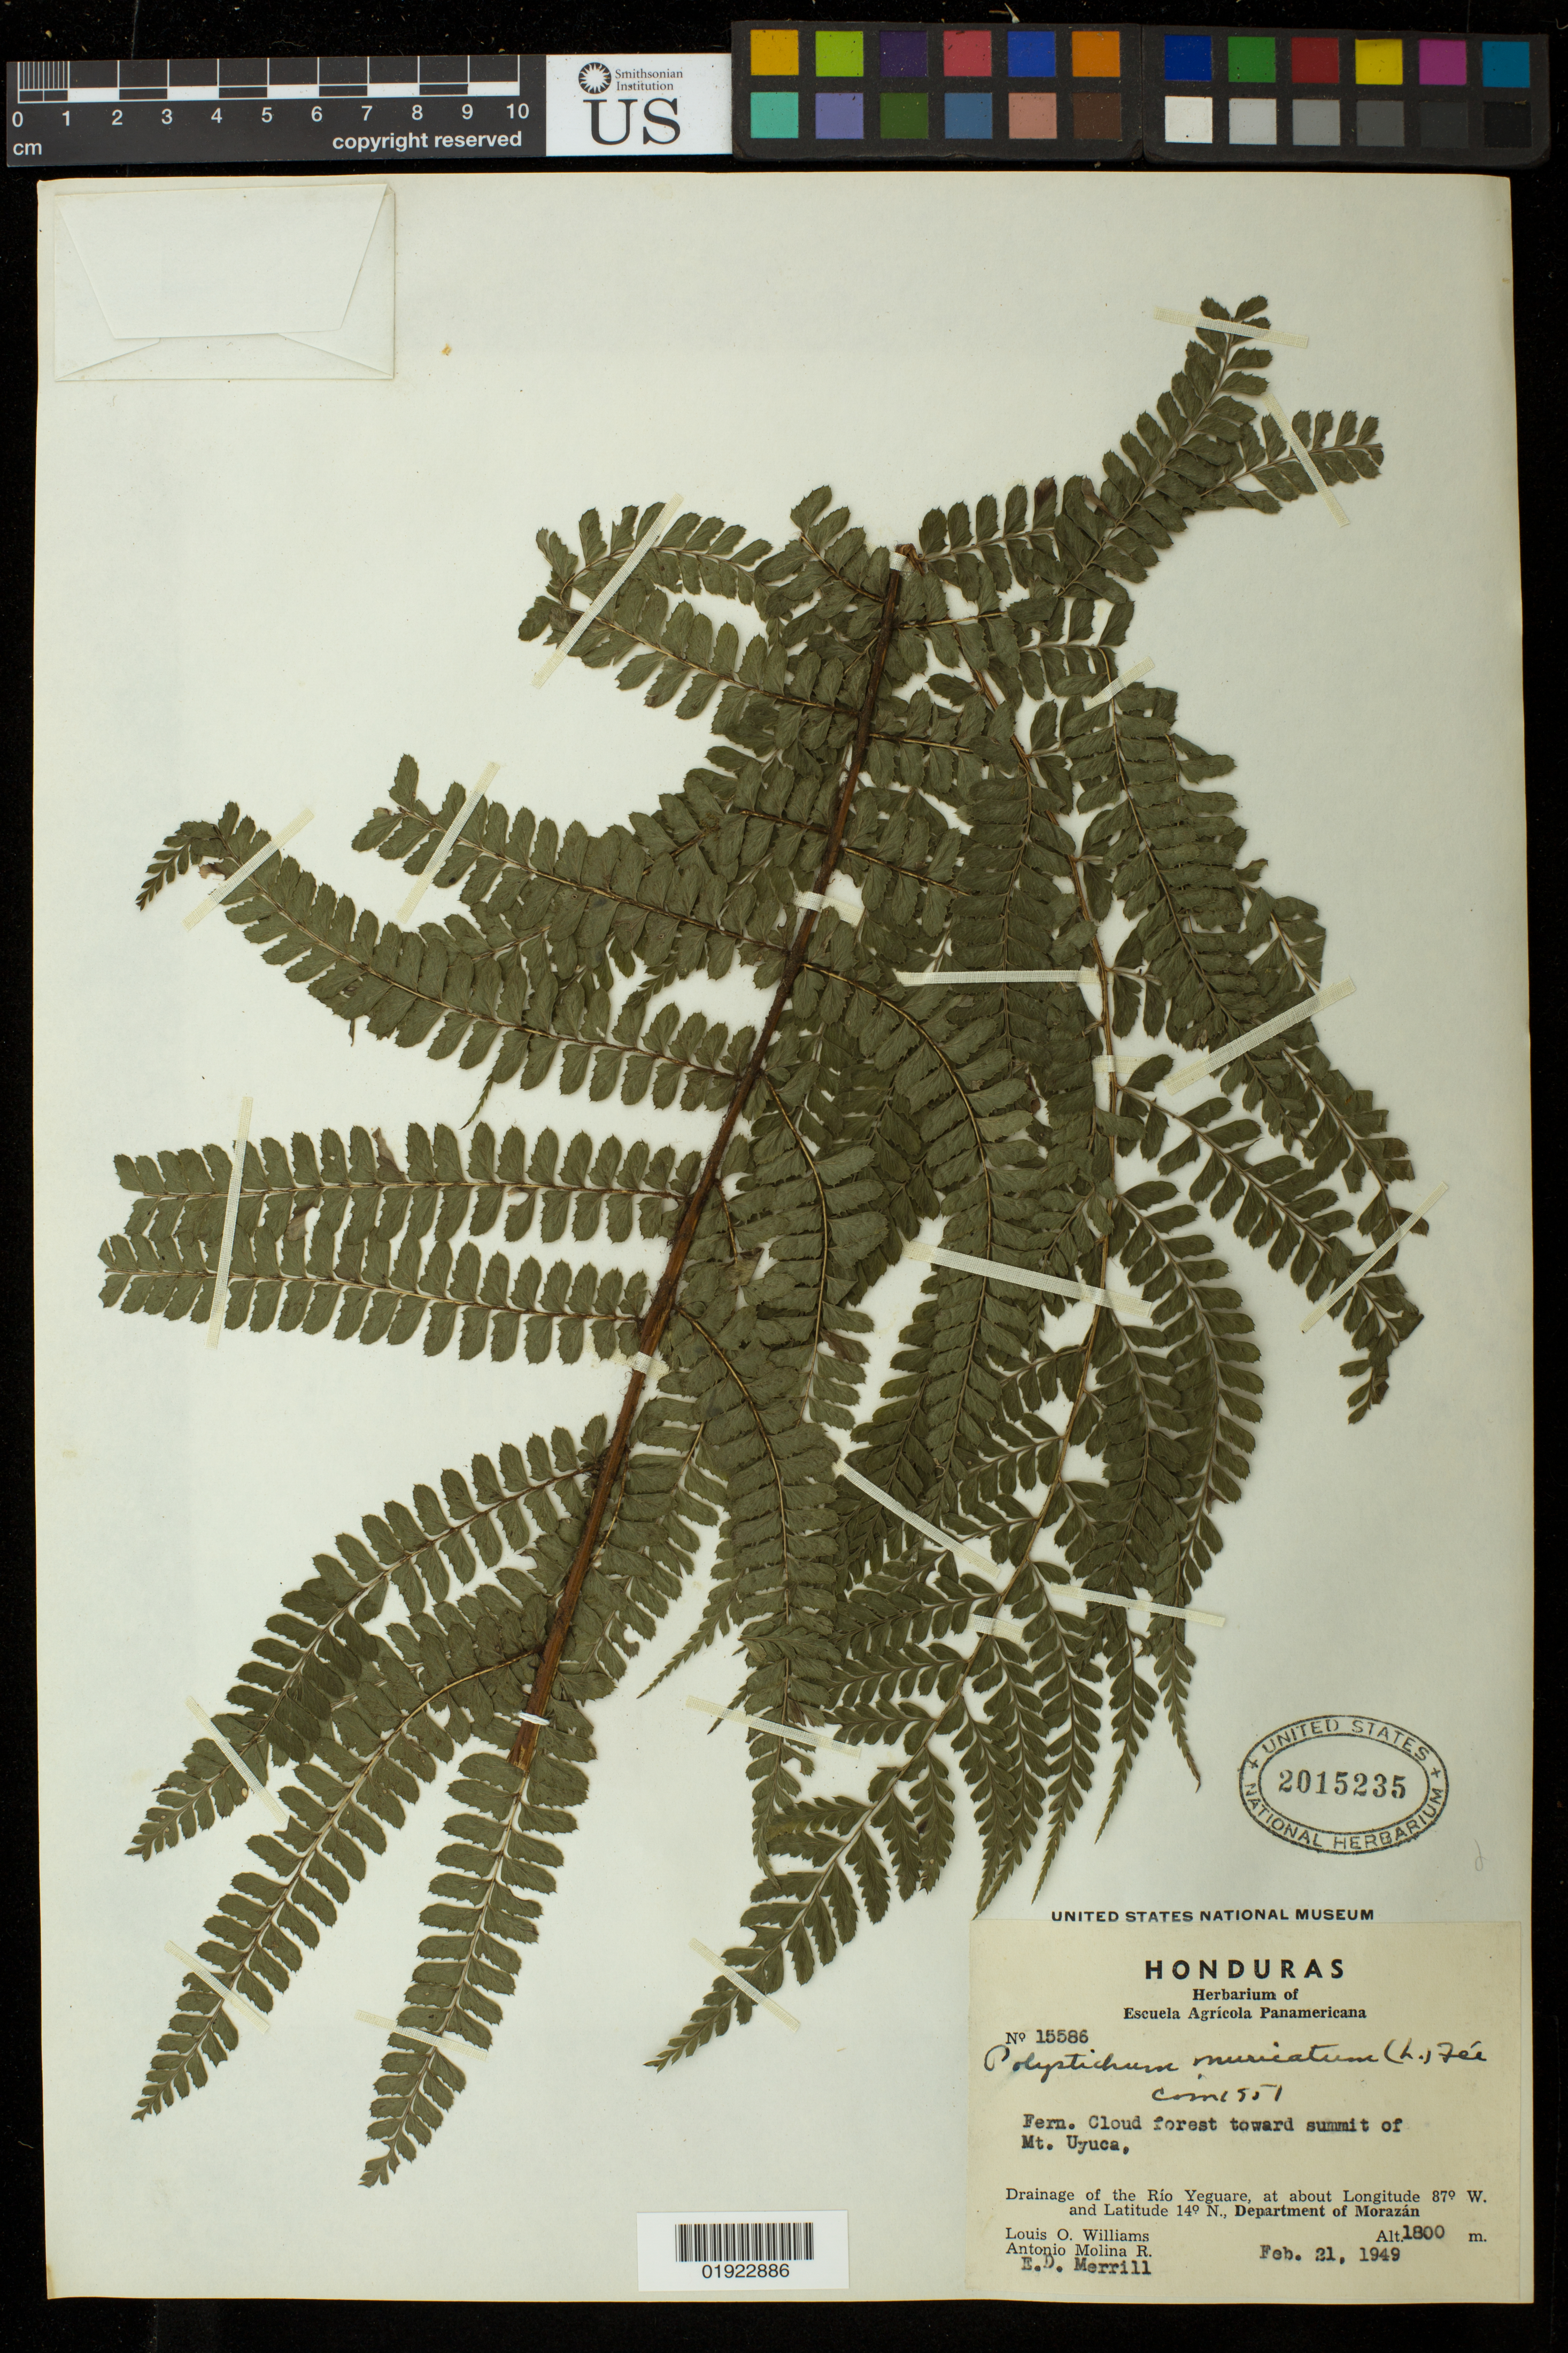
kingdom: Plantae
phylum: Tracheophyta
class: Polypodiopsida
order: Polypodiales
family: Dryopteridaceae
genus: Polystichum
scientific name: Polystichum muricatum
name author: (L.) Fée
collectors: L. O. Williams, A. Molina R. & E. D. Merrill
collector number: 15586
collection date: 1949-02-21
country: Honduras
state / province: Fco. Morazán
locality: Drainage of the Rio Yeguare. Toward summit of Mt. Uyuca.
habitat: Cloud forest.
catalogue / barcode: US 2015235